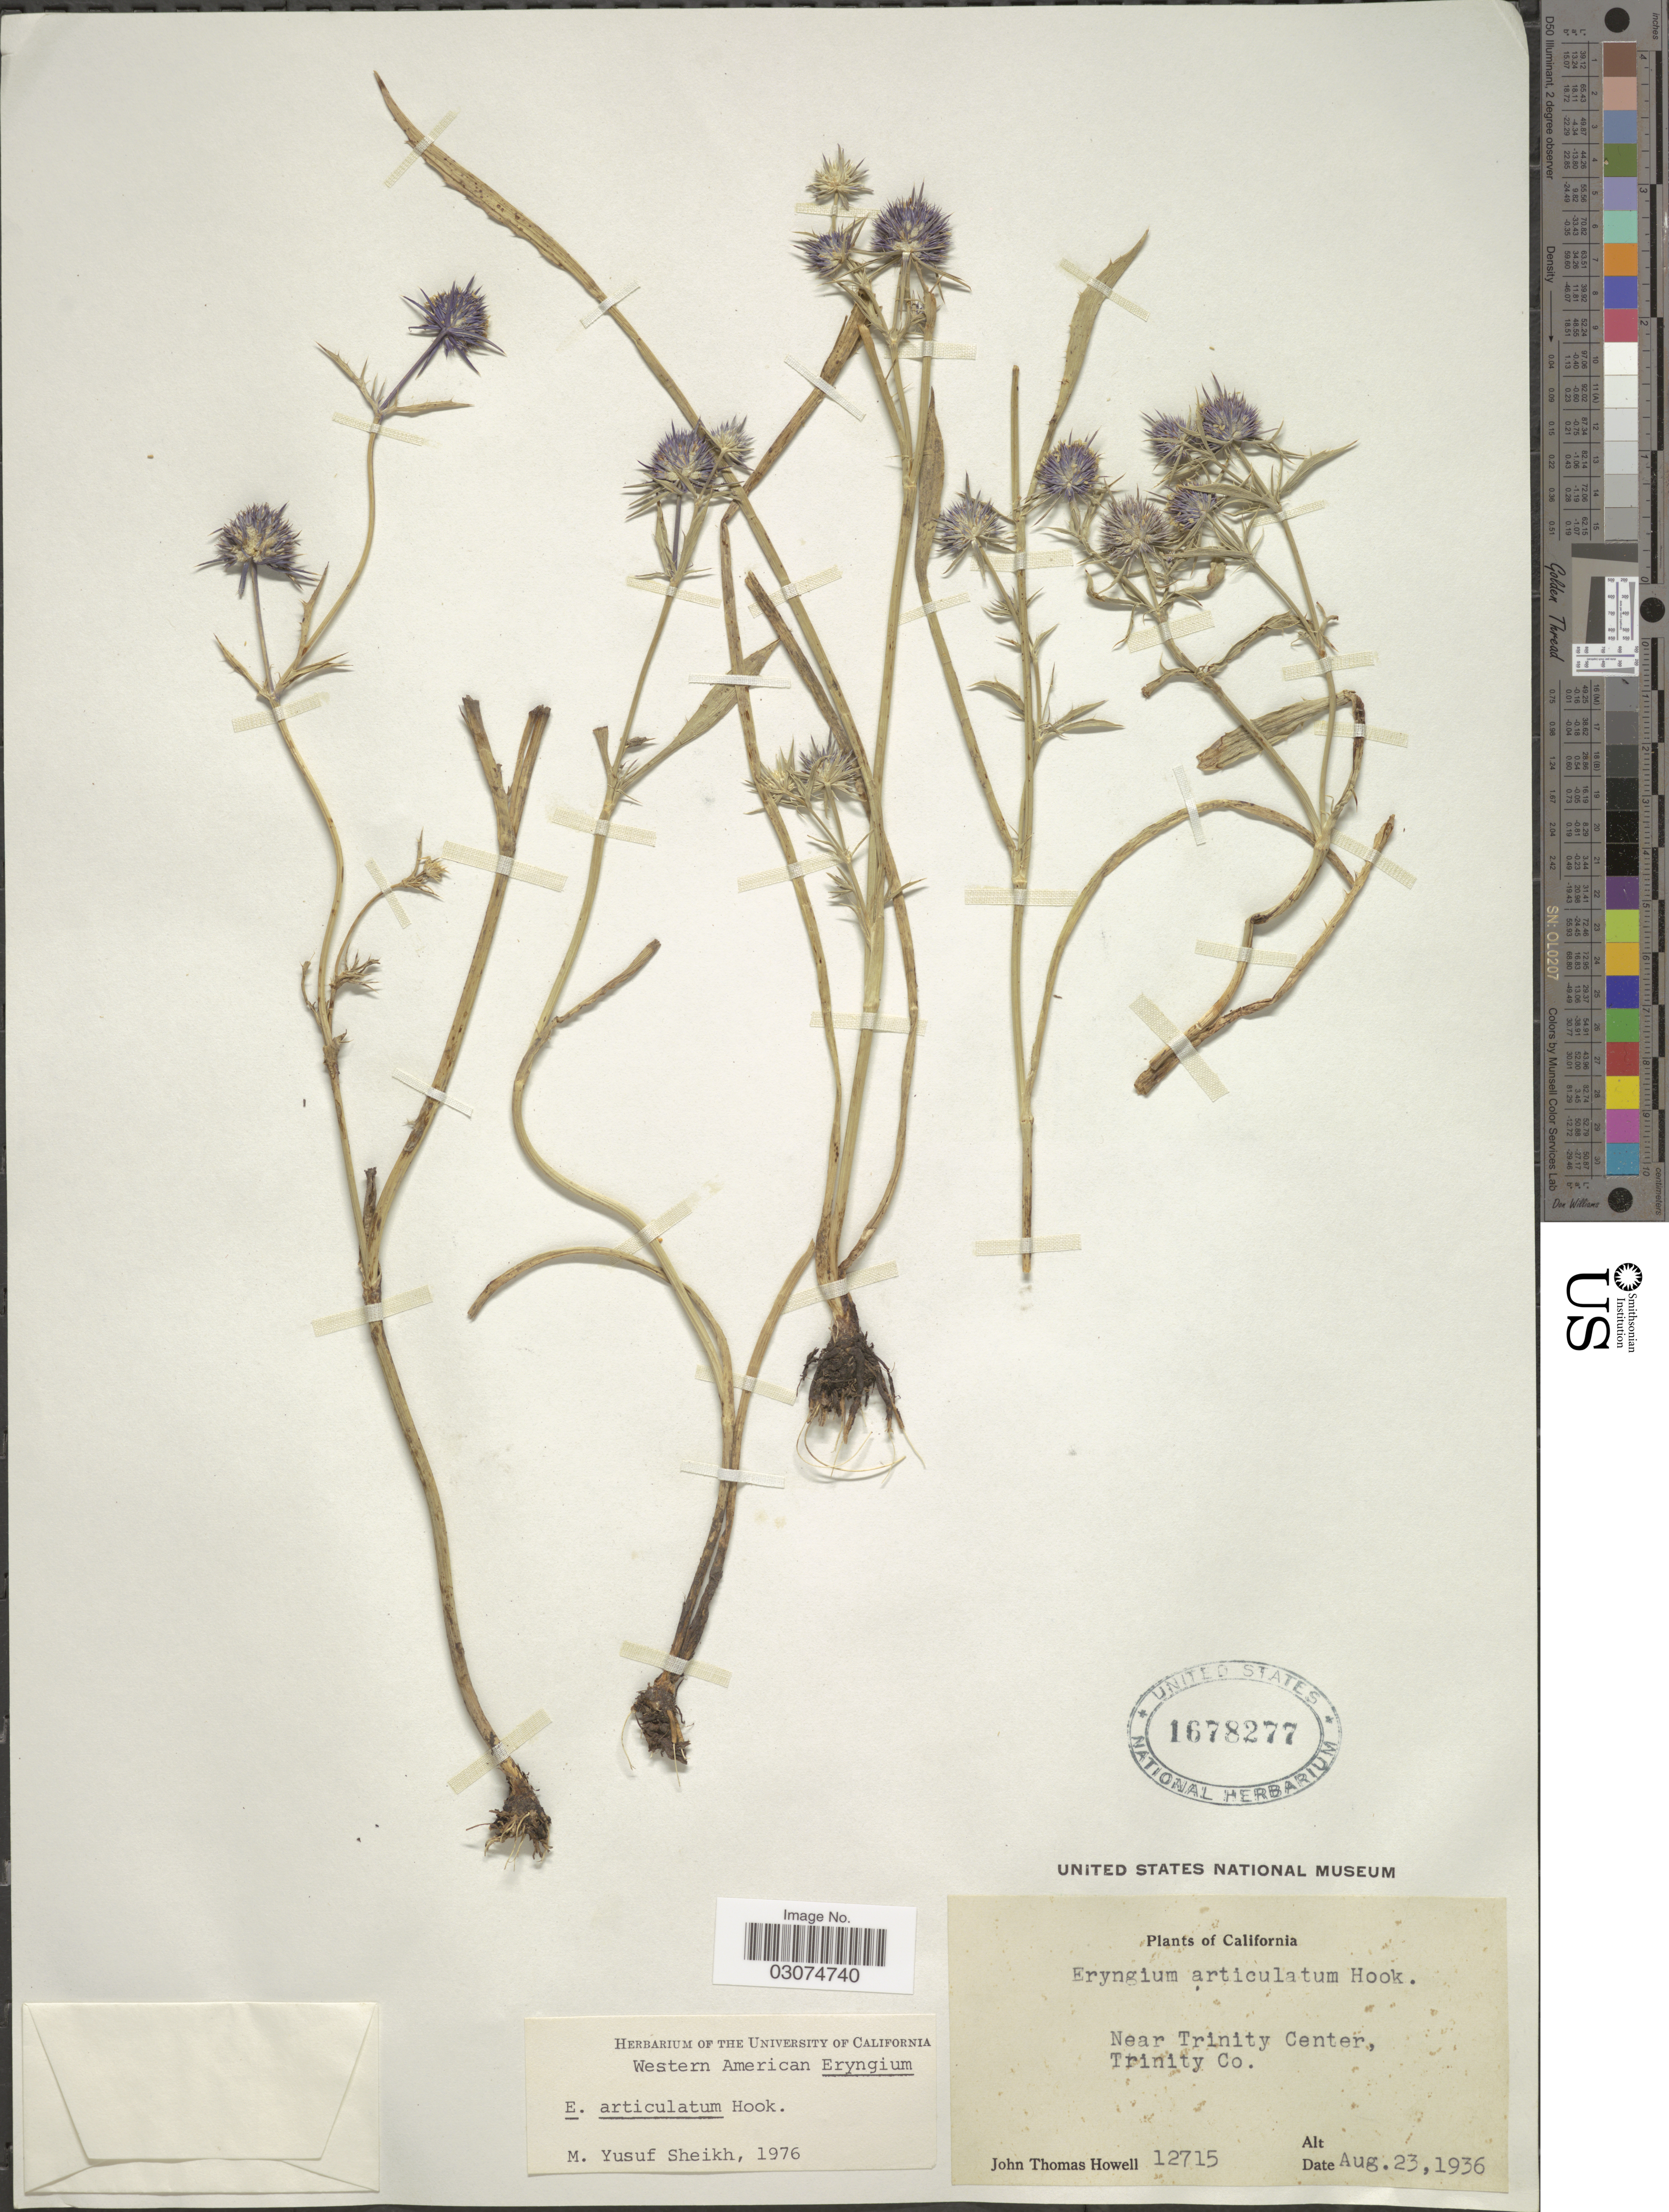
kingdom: Plantae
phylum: Tracheophyta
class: Magnoliopsida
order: Apiales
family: Apiaceae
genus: Eryngium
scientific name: Eryngium articulatum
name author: Hook.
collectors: J. T. Howell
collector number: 12715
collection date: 1936-08-23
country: United States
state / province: California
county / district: Trinity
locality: Near Trinity Center, Trinity Co.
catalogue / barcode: US 1678277